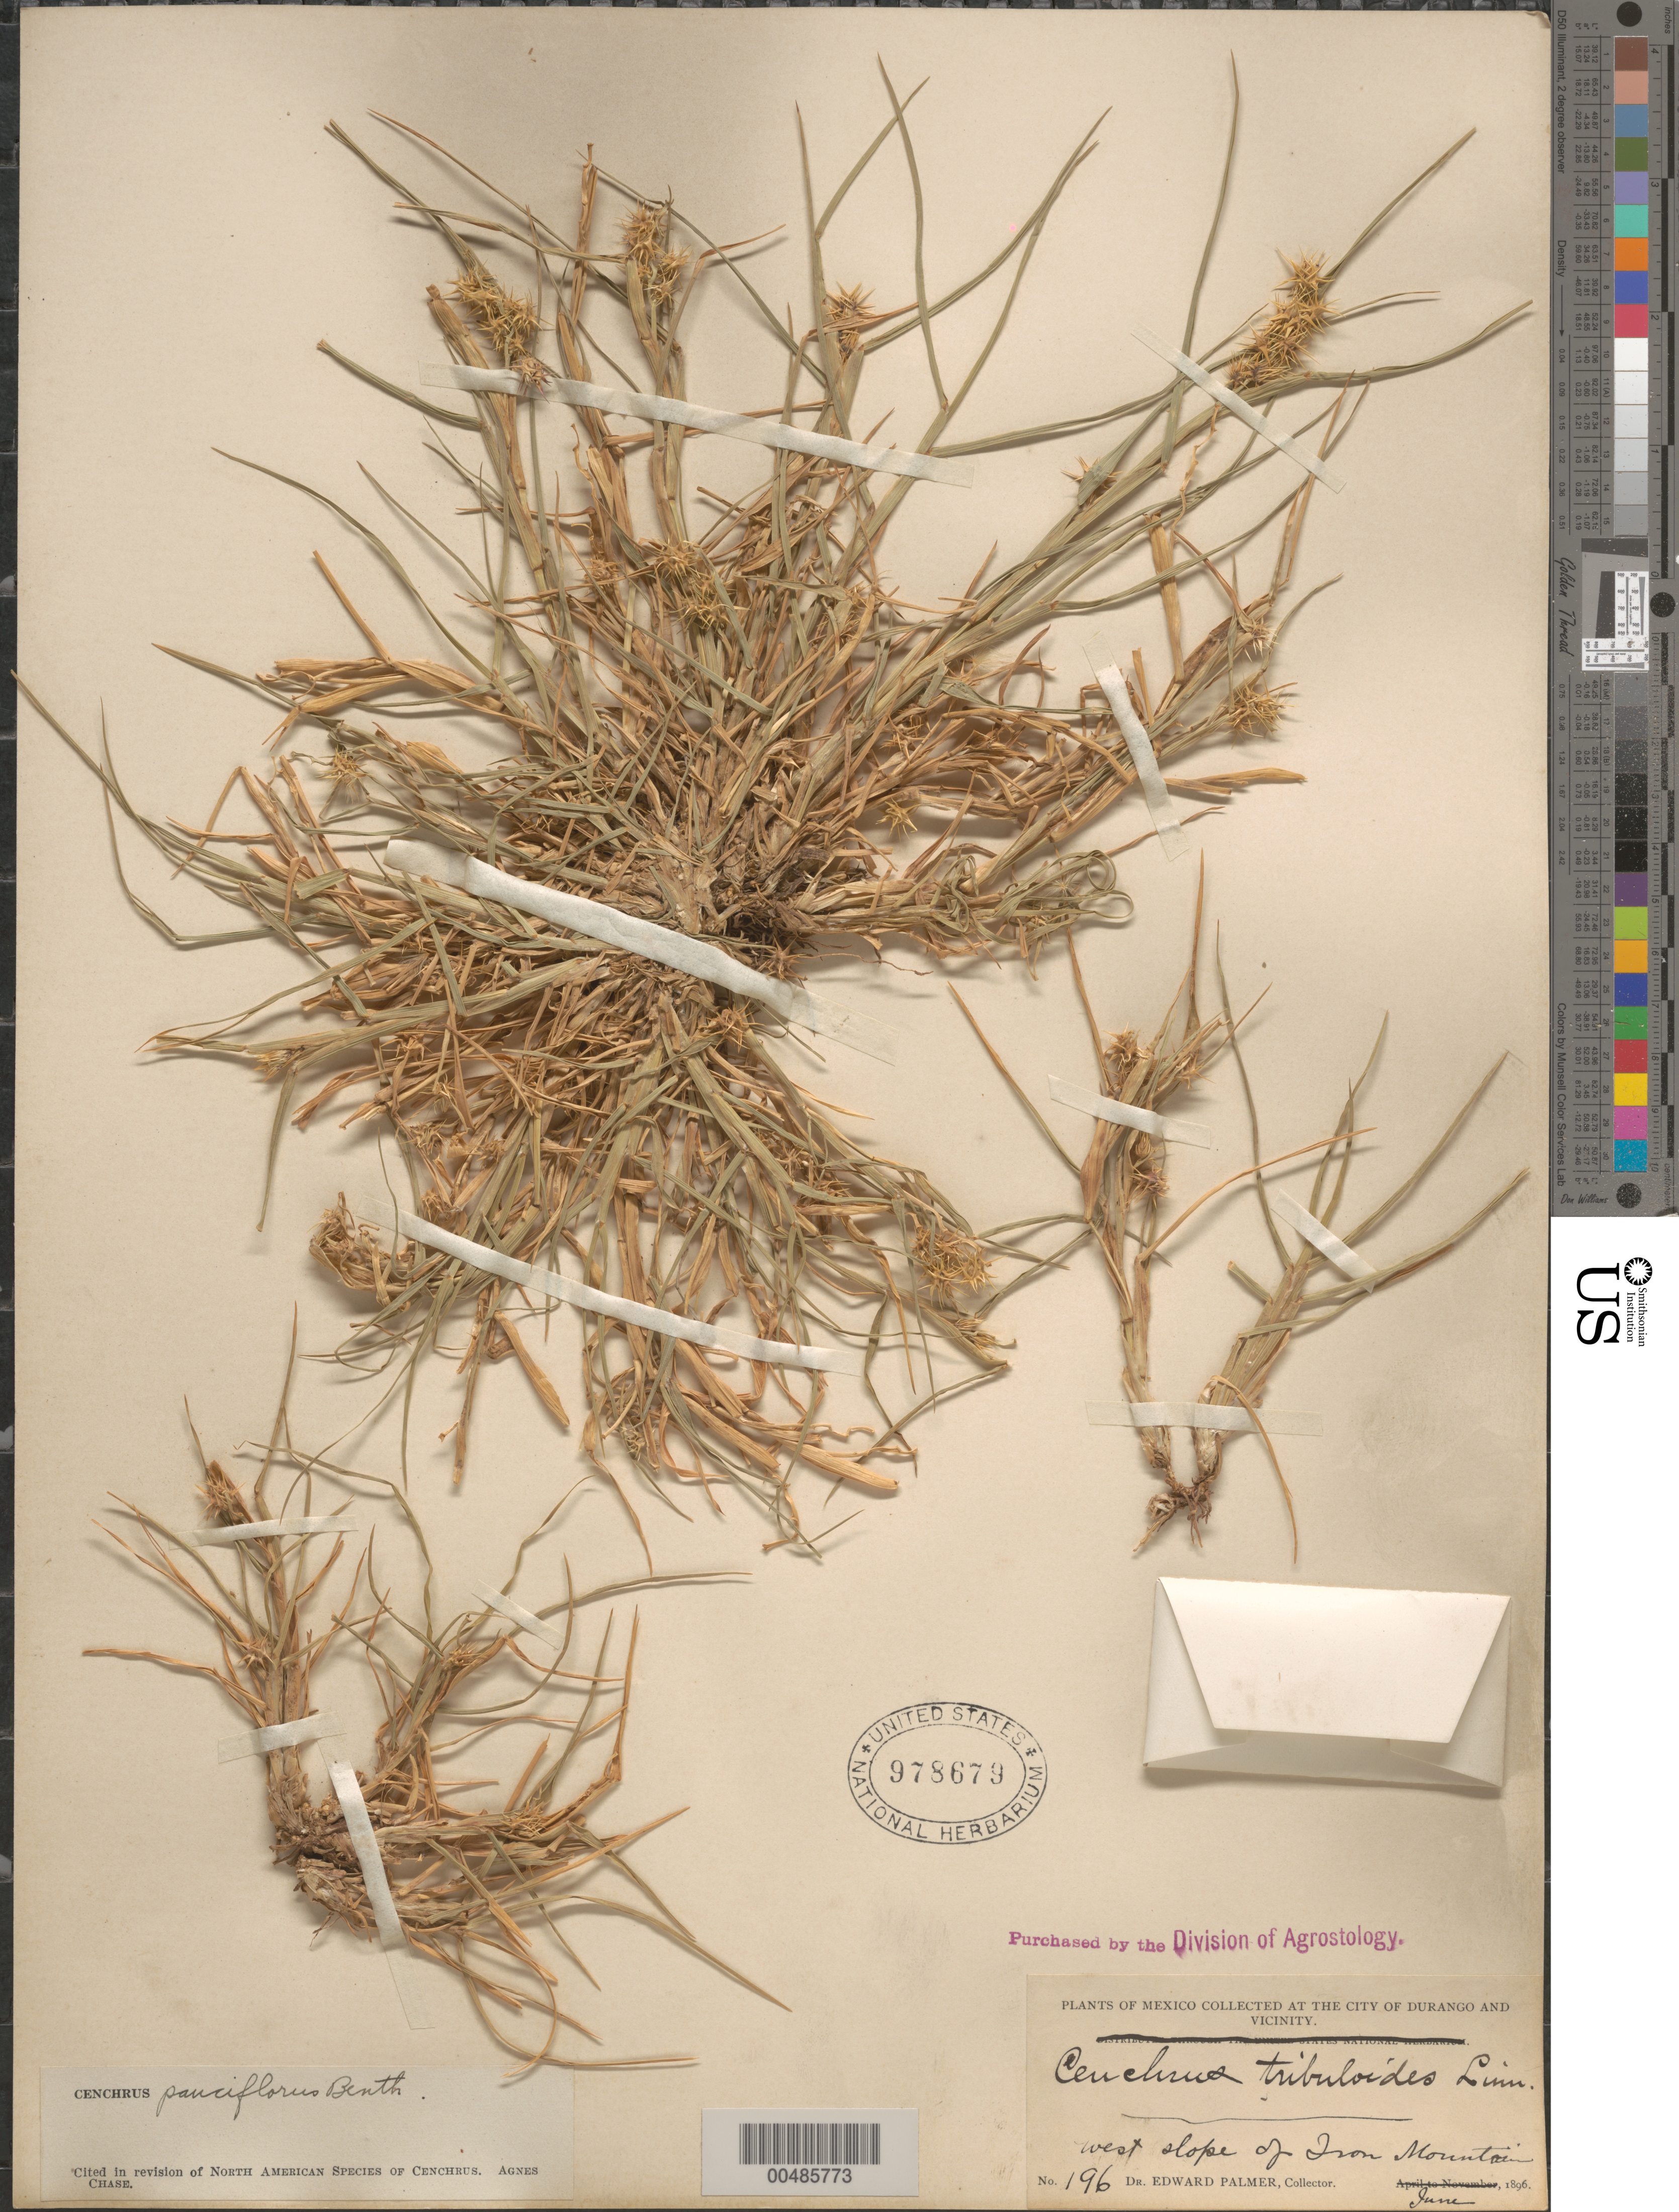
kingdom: Plantae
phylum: Tracheophyta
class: Liliopsida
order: Poales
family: Poaceae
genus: Cenchrus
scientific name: Cenchrus incertus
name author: M.A. Curtis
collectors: E. Palmer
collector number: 196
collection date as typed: Jun 1896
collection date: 1896-06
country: Mexico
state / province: Durango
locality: City of Durango and vicinity, W slope of Iron Mountain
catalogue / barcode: US 978679